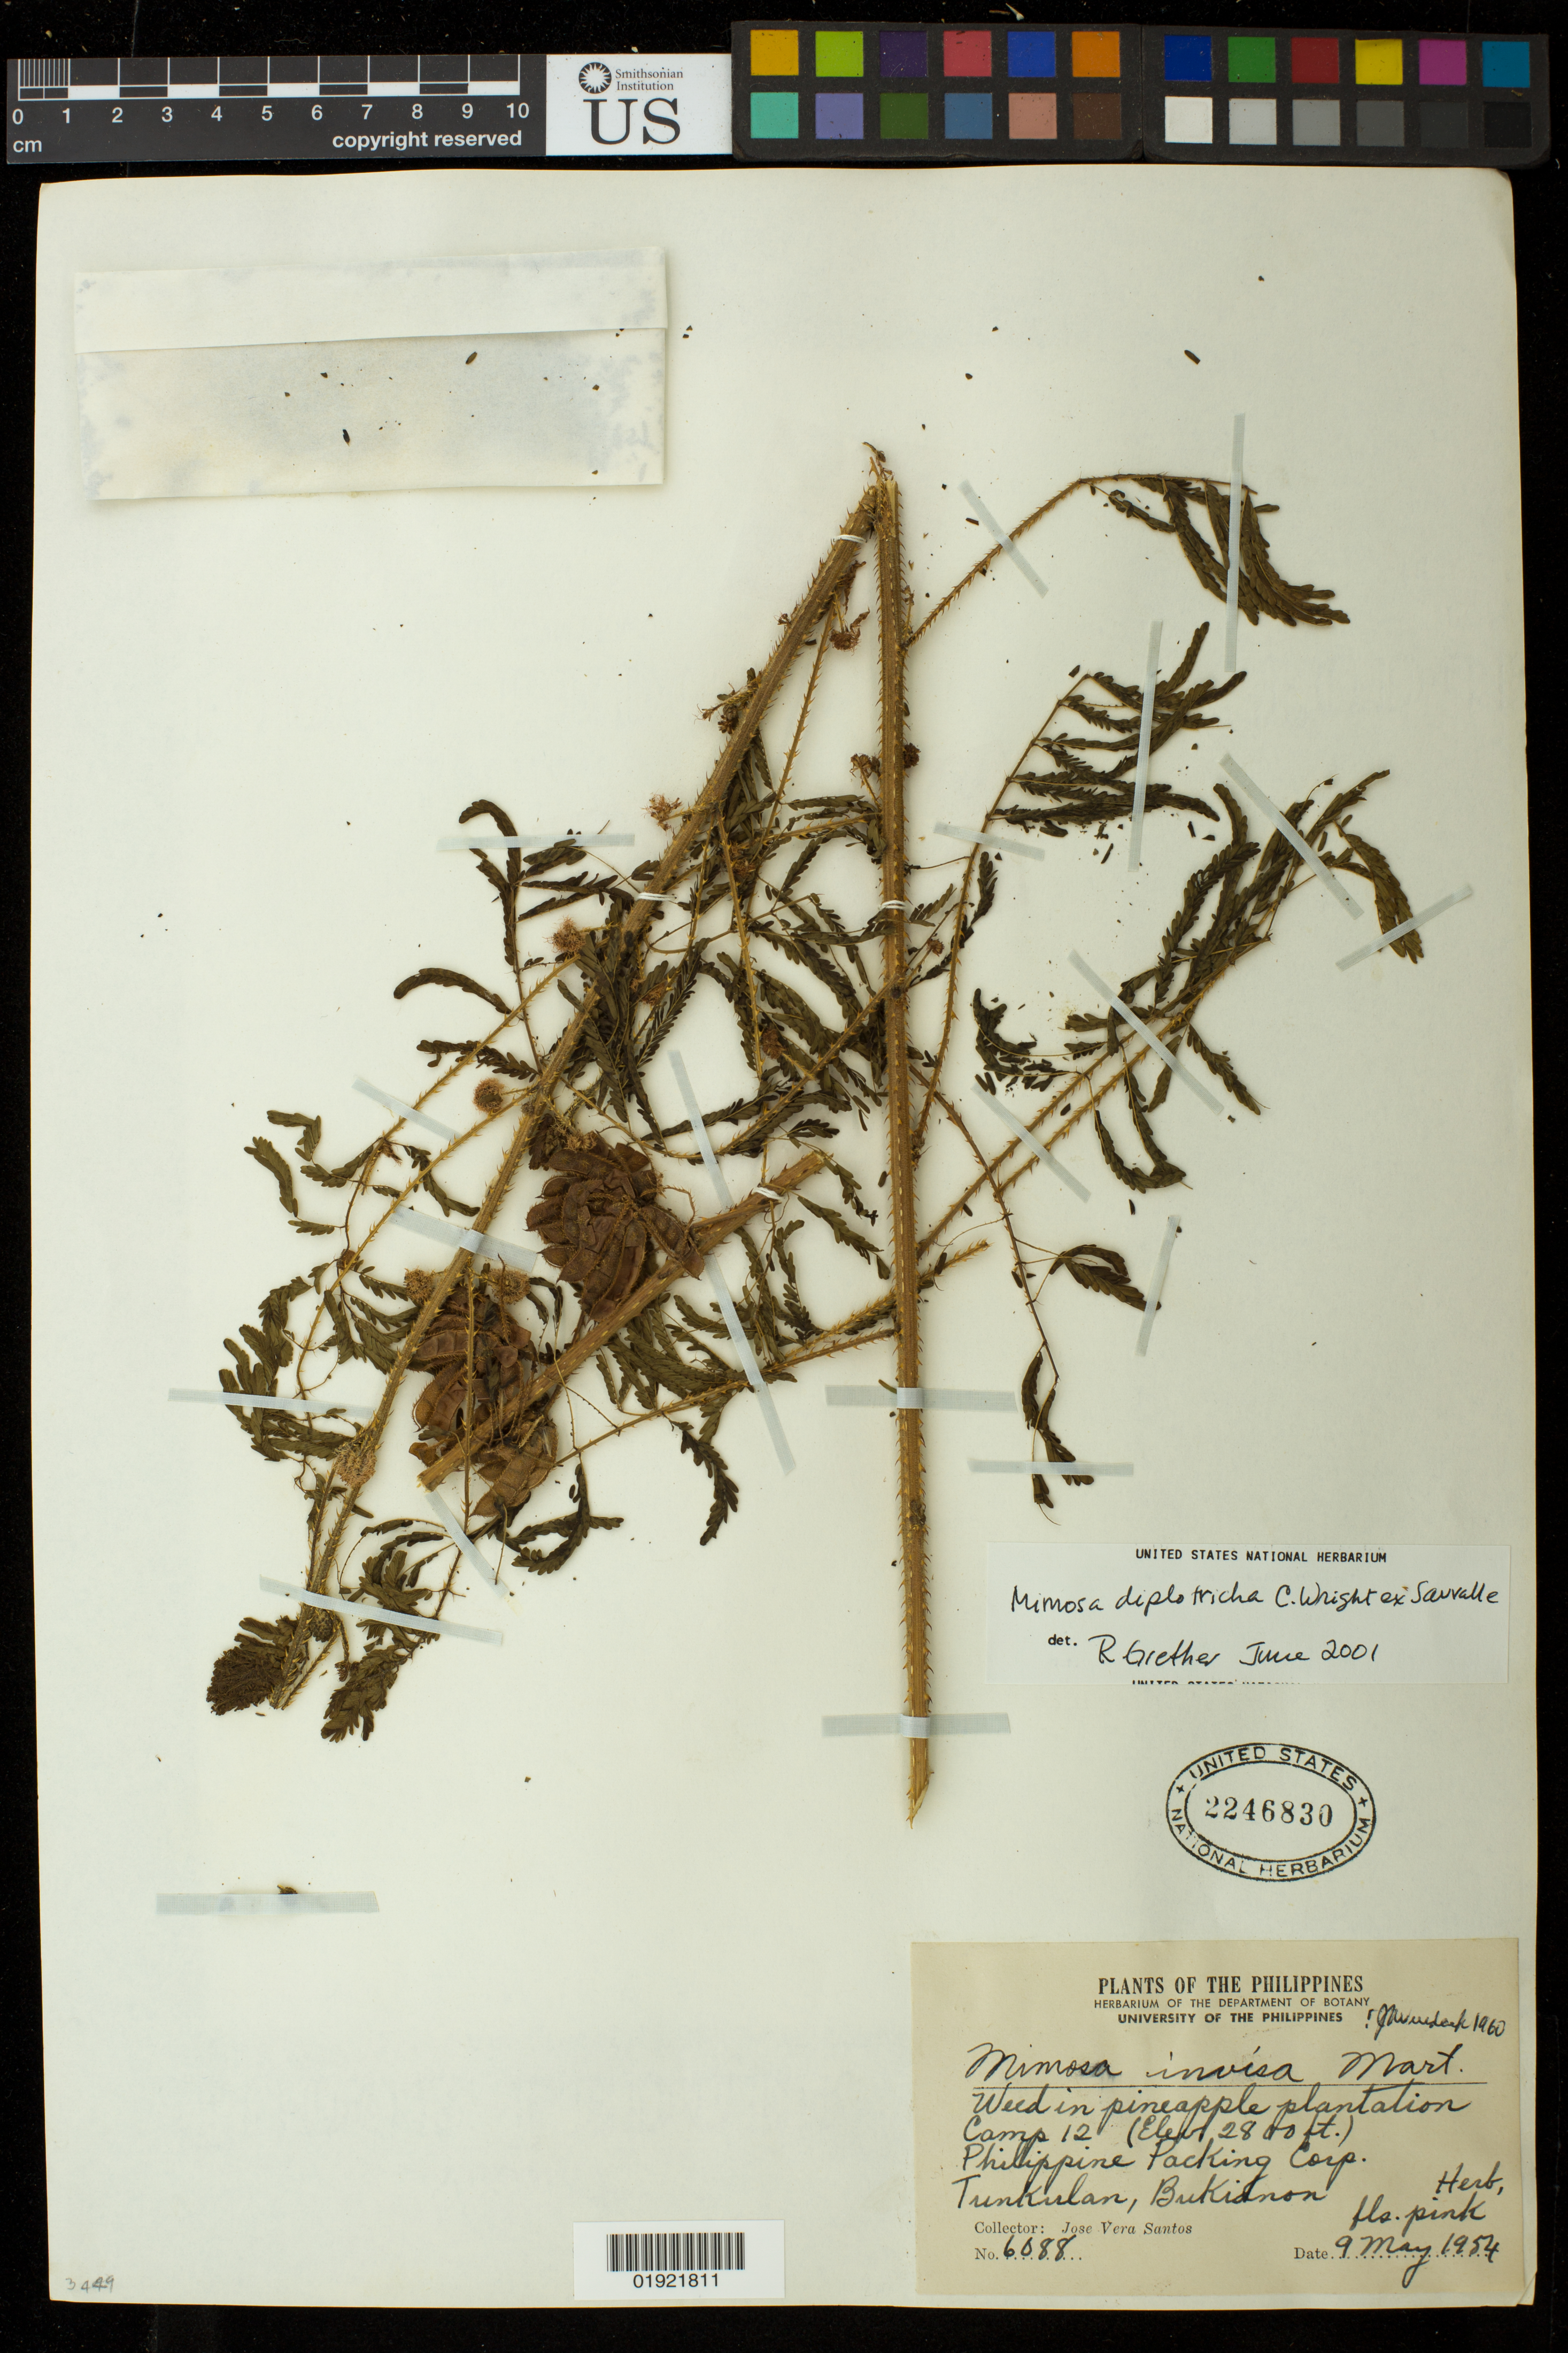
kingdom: Plantae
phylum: Tracheophyta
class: Magnoliopsida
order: Fabales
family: Fabaceae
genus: Mimosa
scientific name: Mimosa diplotricha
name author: C. Wright in Sauvalle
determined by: Grether, R.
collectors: J. Vera Santos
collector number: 6088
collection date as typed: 9 May 1954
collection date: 1954-05-09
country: Philippines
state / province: Northern Mindanao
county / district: Bukidnon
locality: Camp 12, Philippine Packing Corp. Tunkulan, Bukidnon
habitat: weed in pineapple plantation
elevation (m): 853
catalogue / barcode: US 2246830